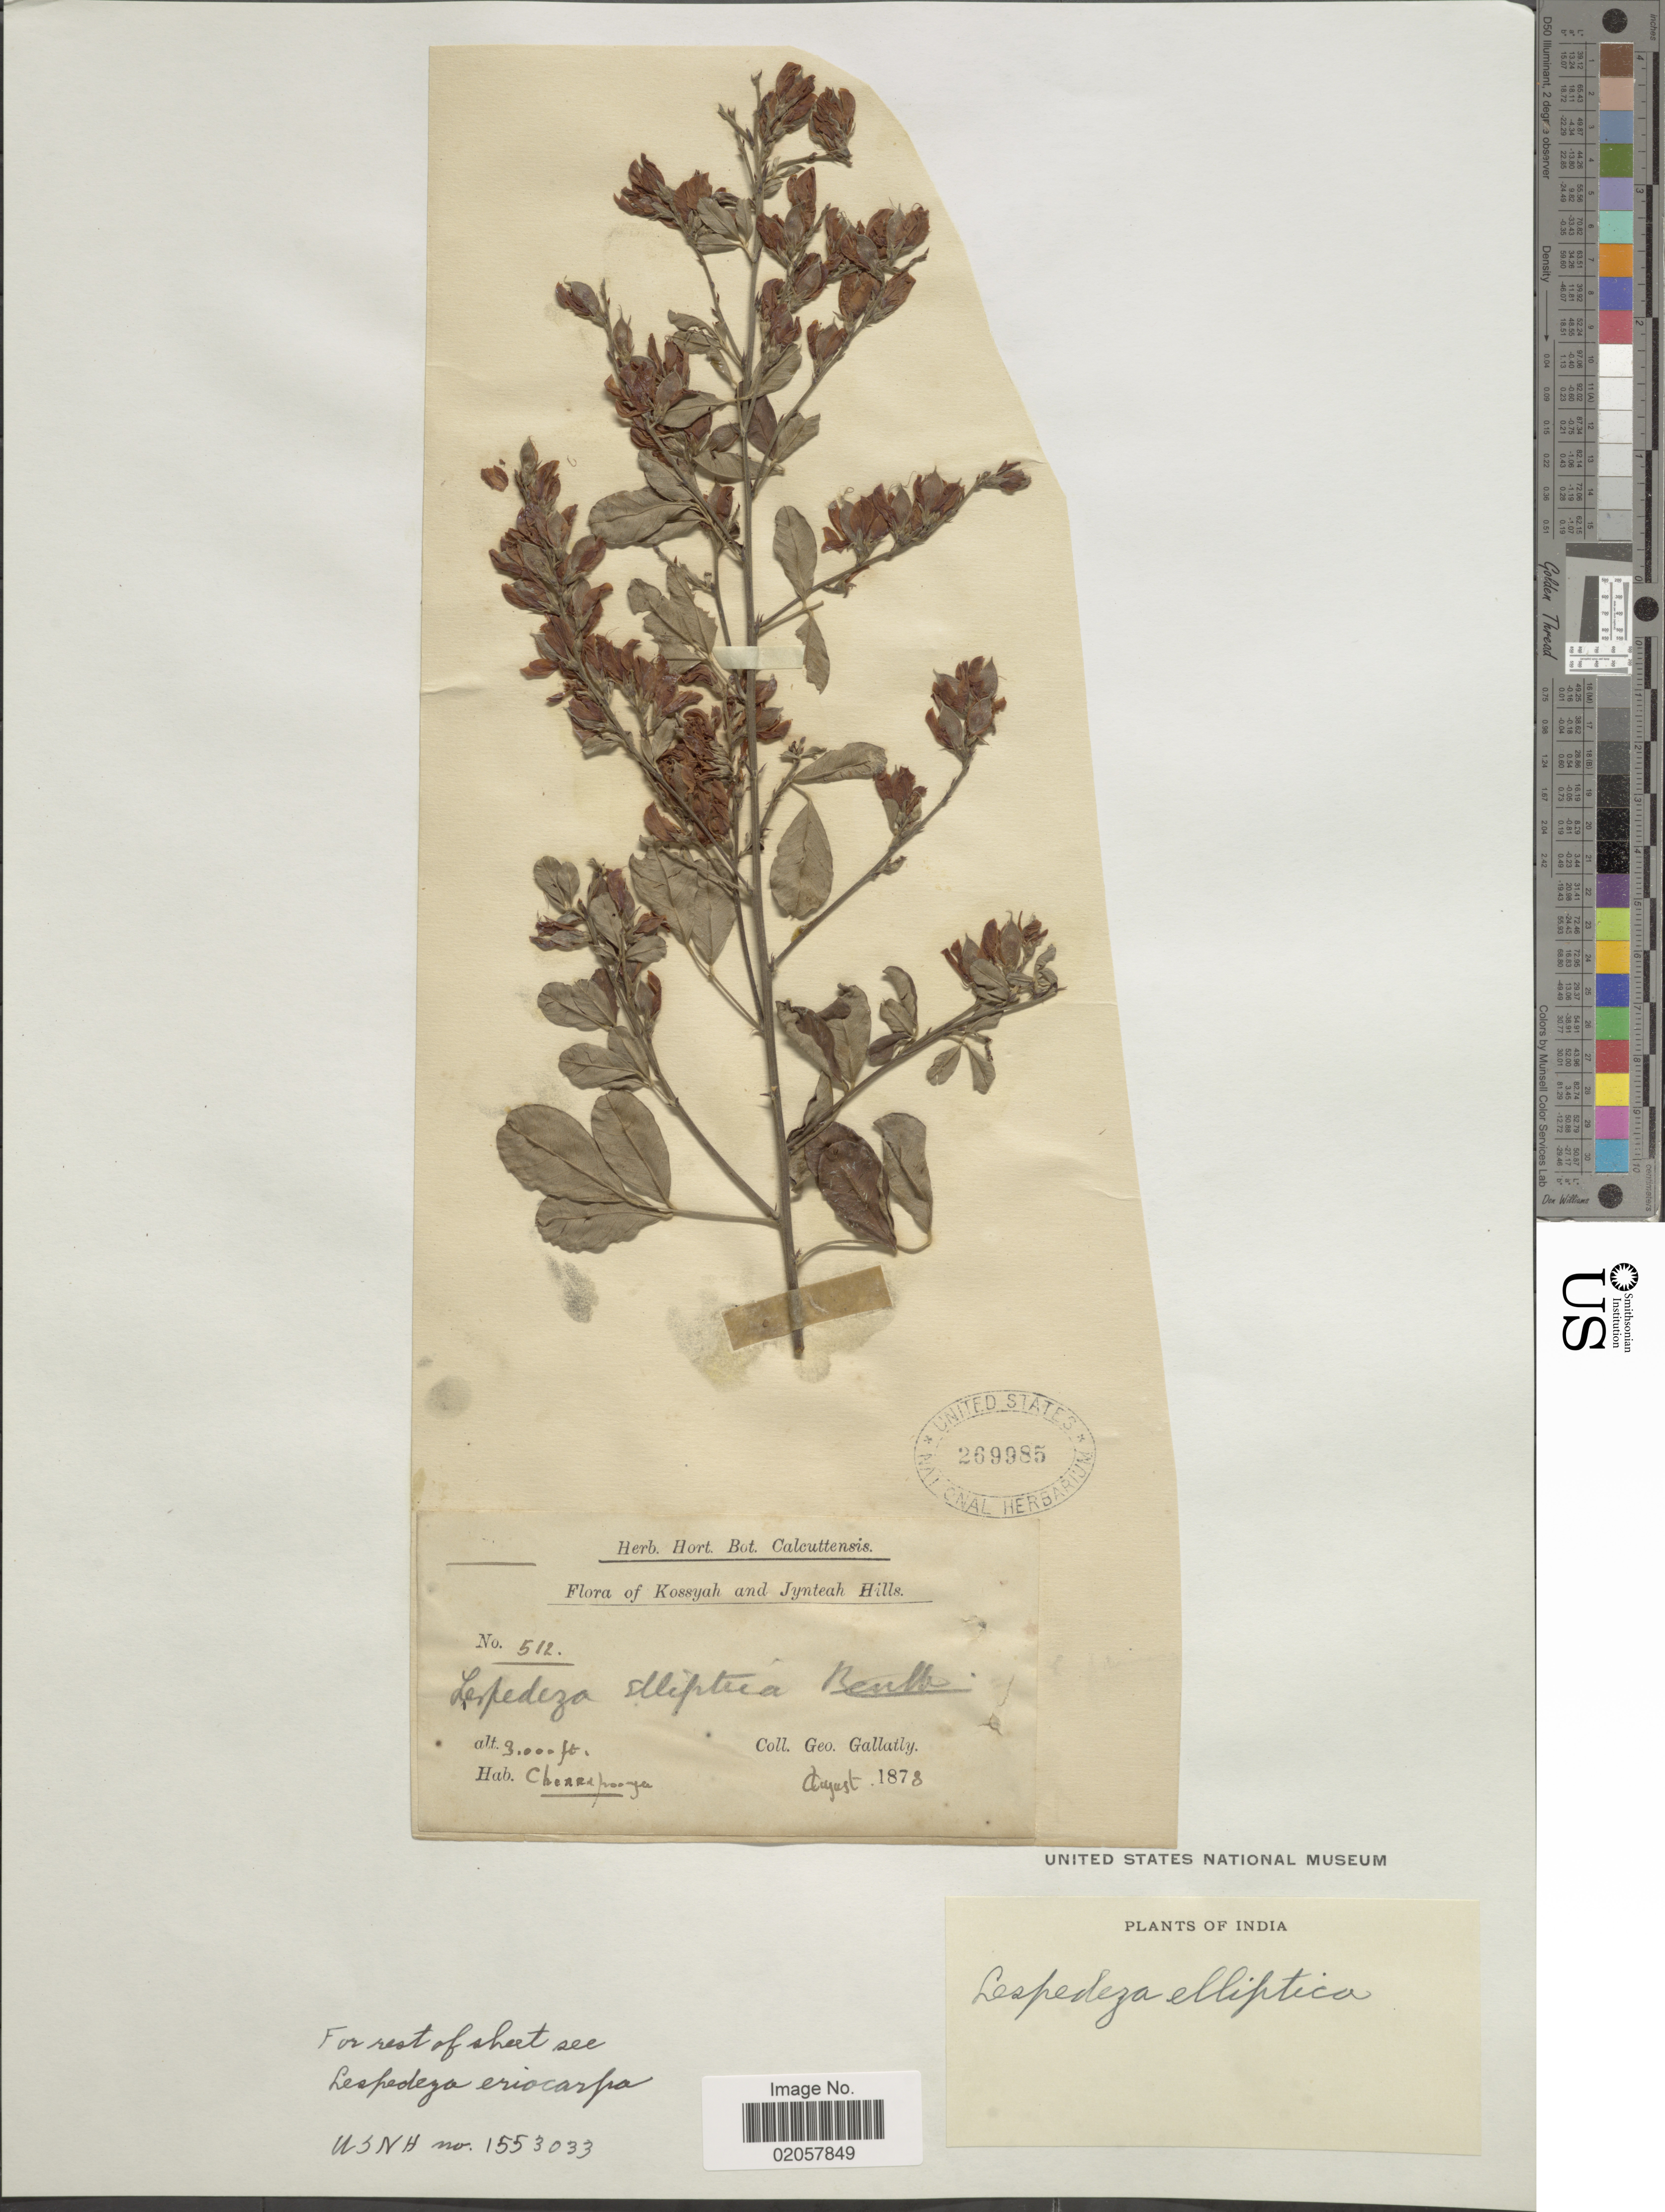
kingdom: Plantae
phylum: Tracheophyta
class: Magnoliopsida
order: Fabales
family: Fabaceae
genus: Lespedeza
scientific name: Lespedeza elliptica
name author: Benth. ex Maxim.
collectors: G. Gallatly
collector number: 512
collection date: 1873-08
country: India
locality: Kossyah and Jynteah Hills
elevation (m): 914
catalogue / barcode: US 269985